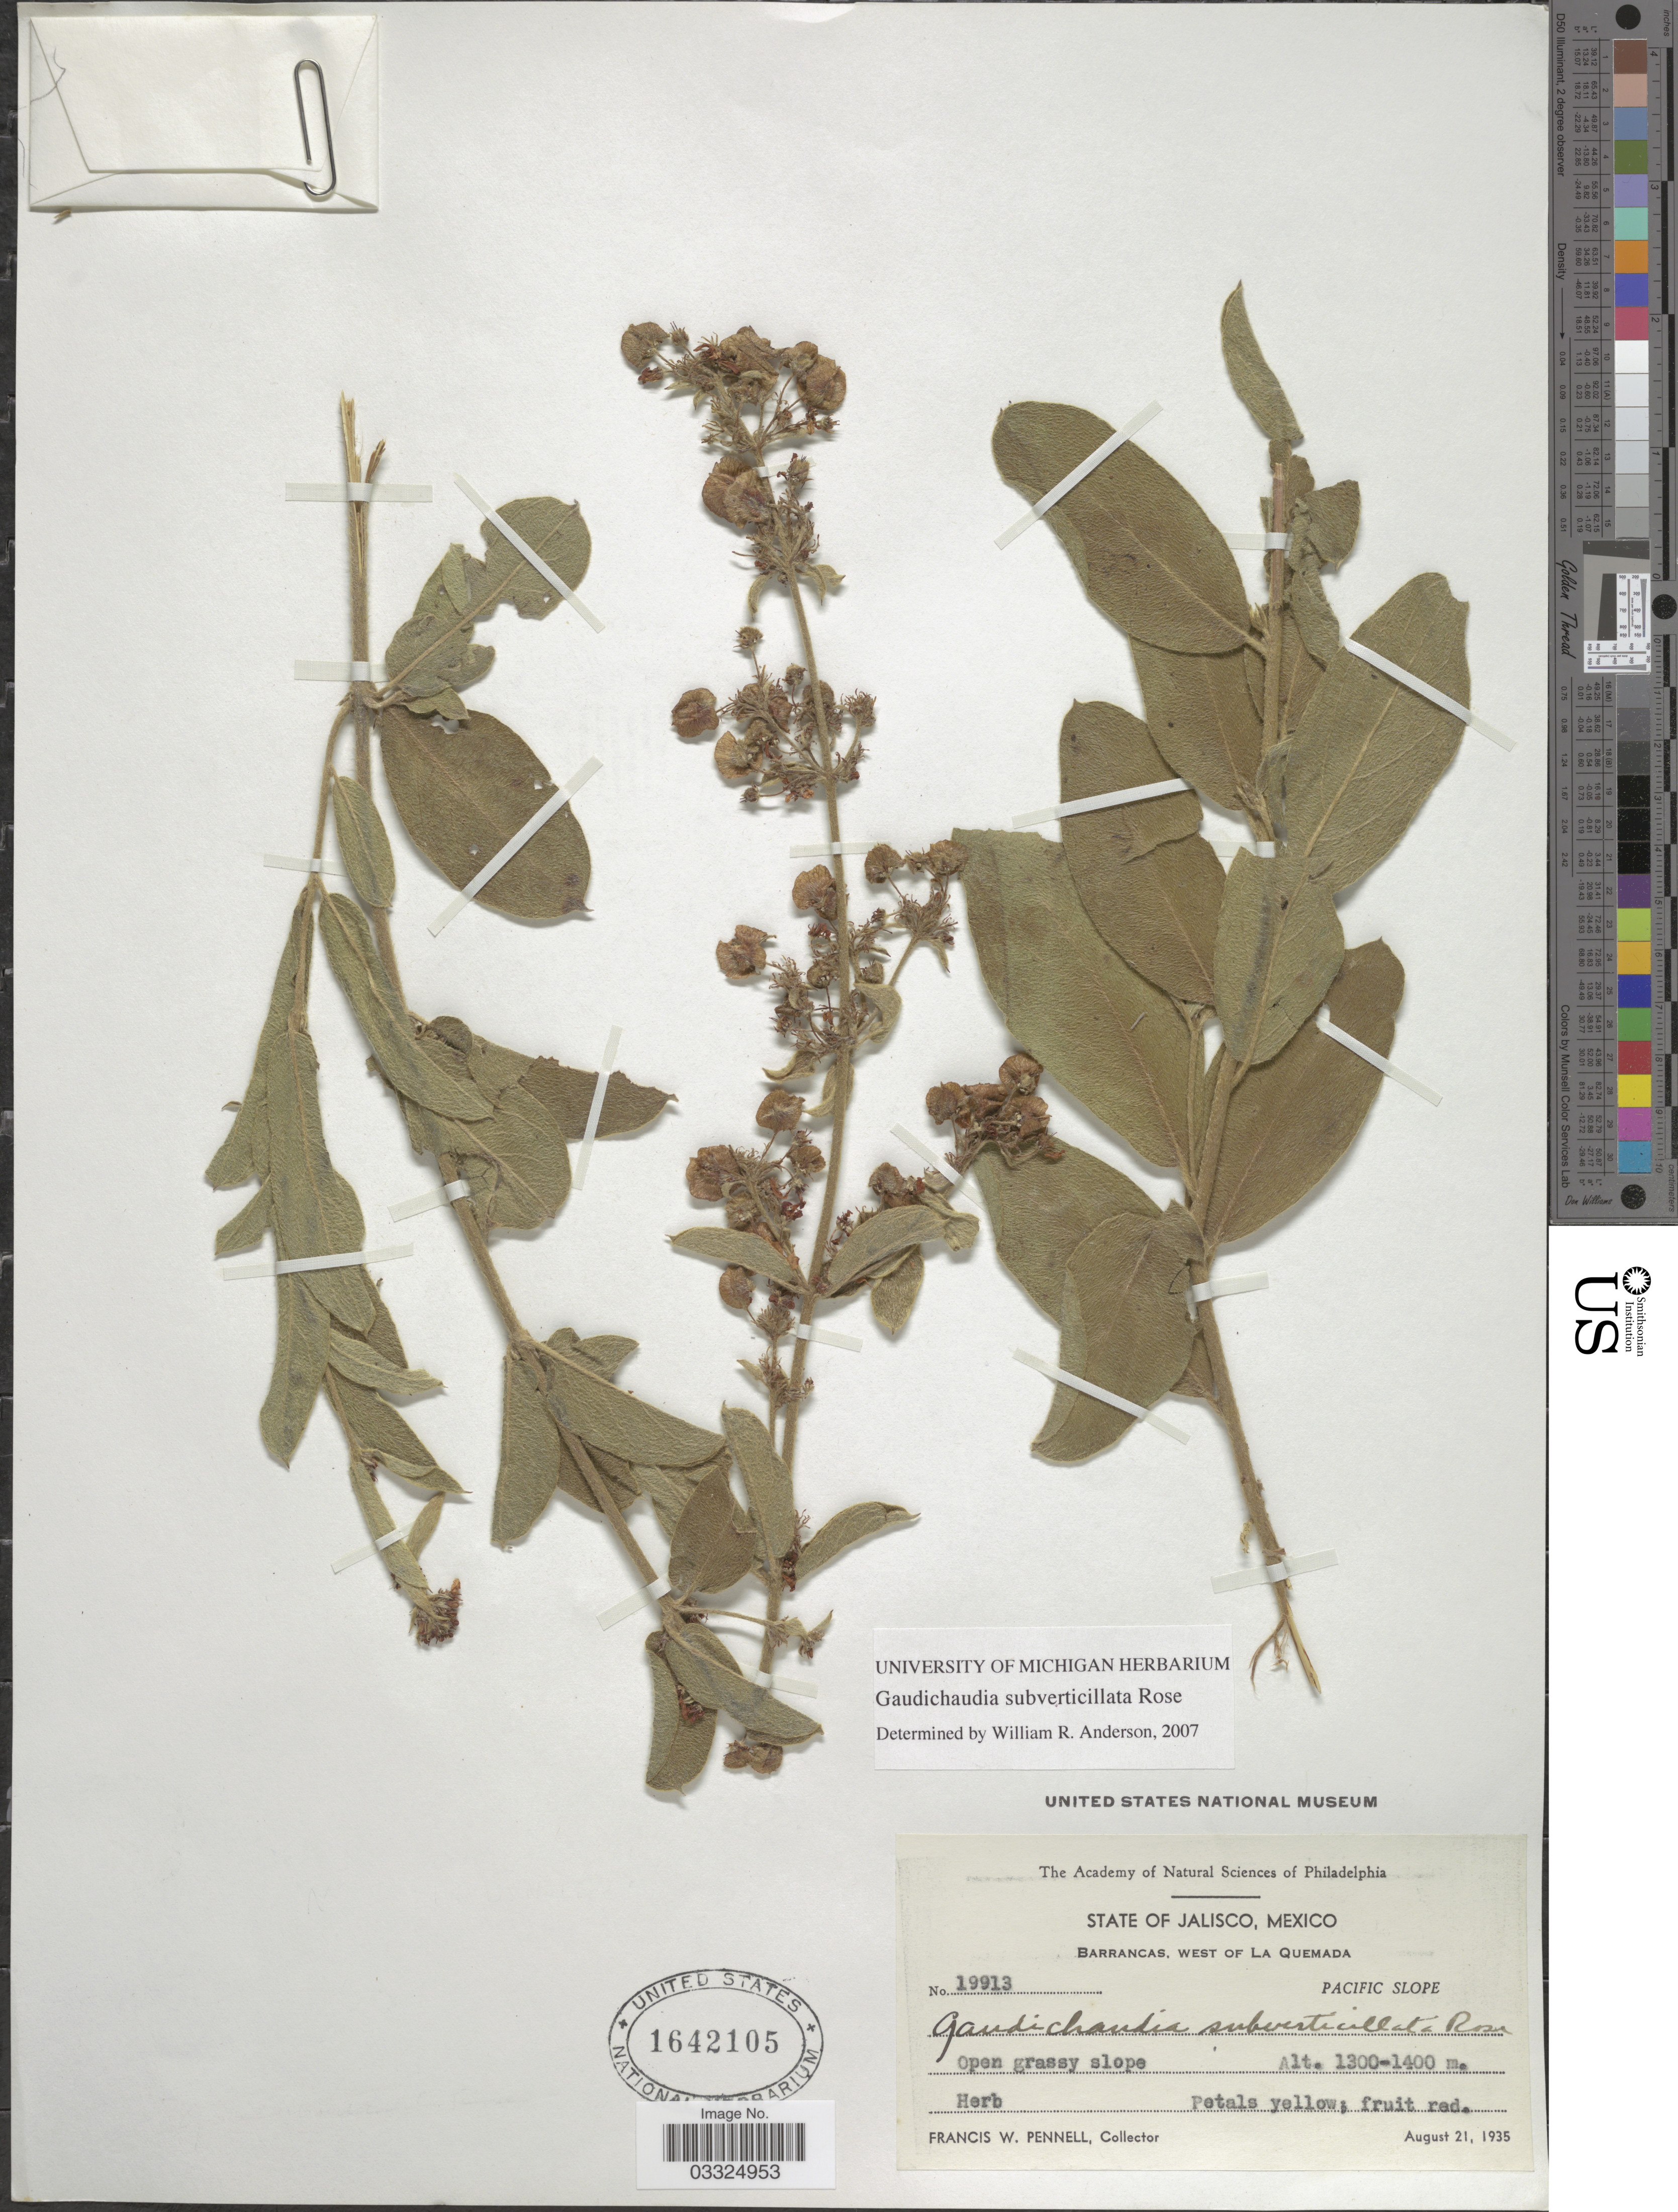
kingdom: Plantae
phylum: Tracheophyta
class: Magnoliopsida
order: Malpighiales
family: Malpighiaceae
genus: Gaudichaudia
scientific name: Gaudichaudia subverticillata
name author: Rose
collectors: F. W. Pennell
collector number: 19913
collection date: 1935-08-21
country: Mexico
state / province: Jalisco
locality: Barrancas, west of La Quemada. Pacific Slope.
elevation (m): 1300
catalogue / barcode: US 1642105